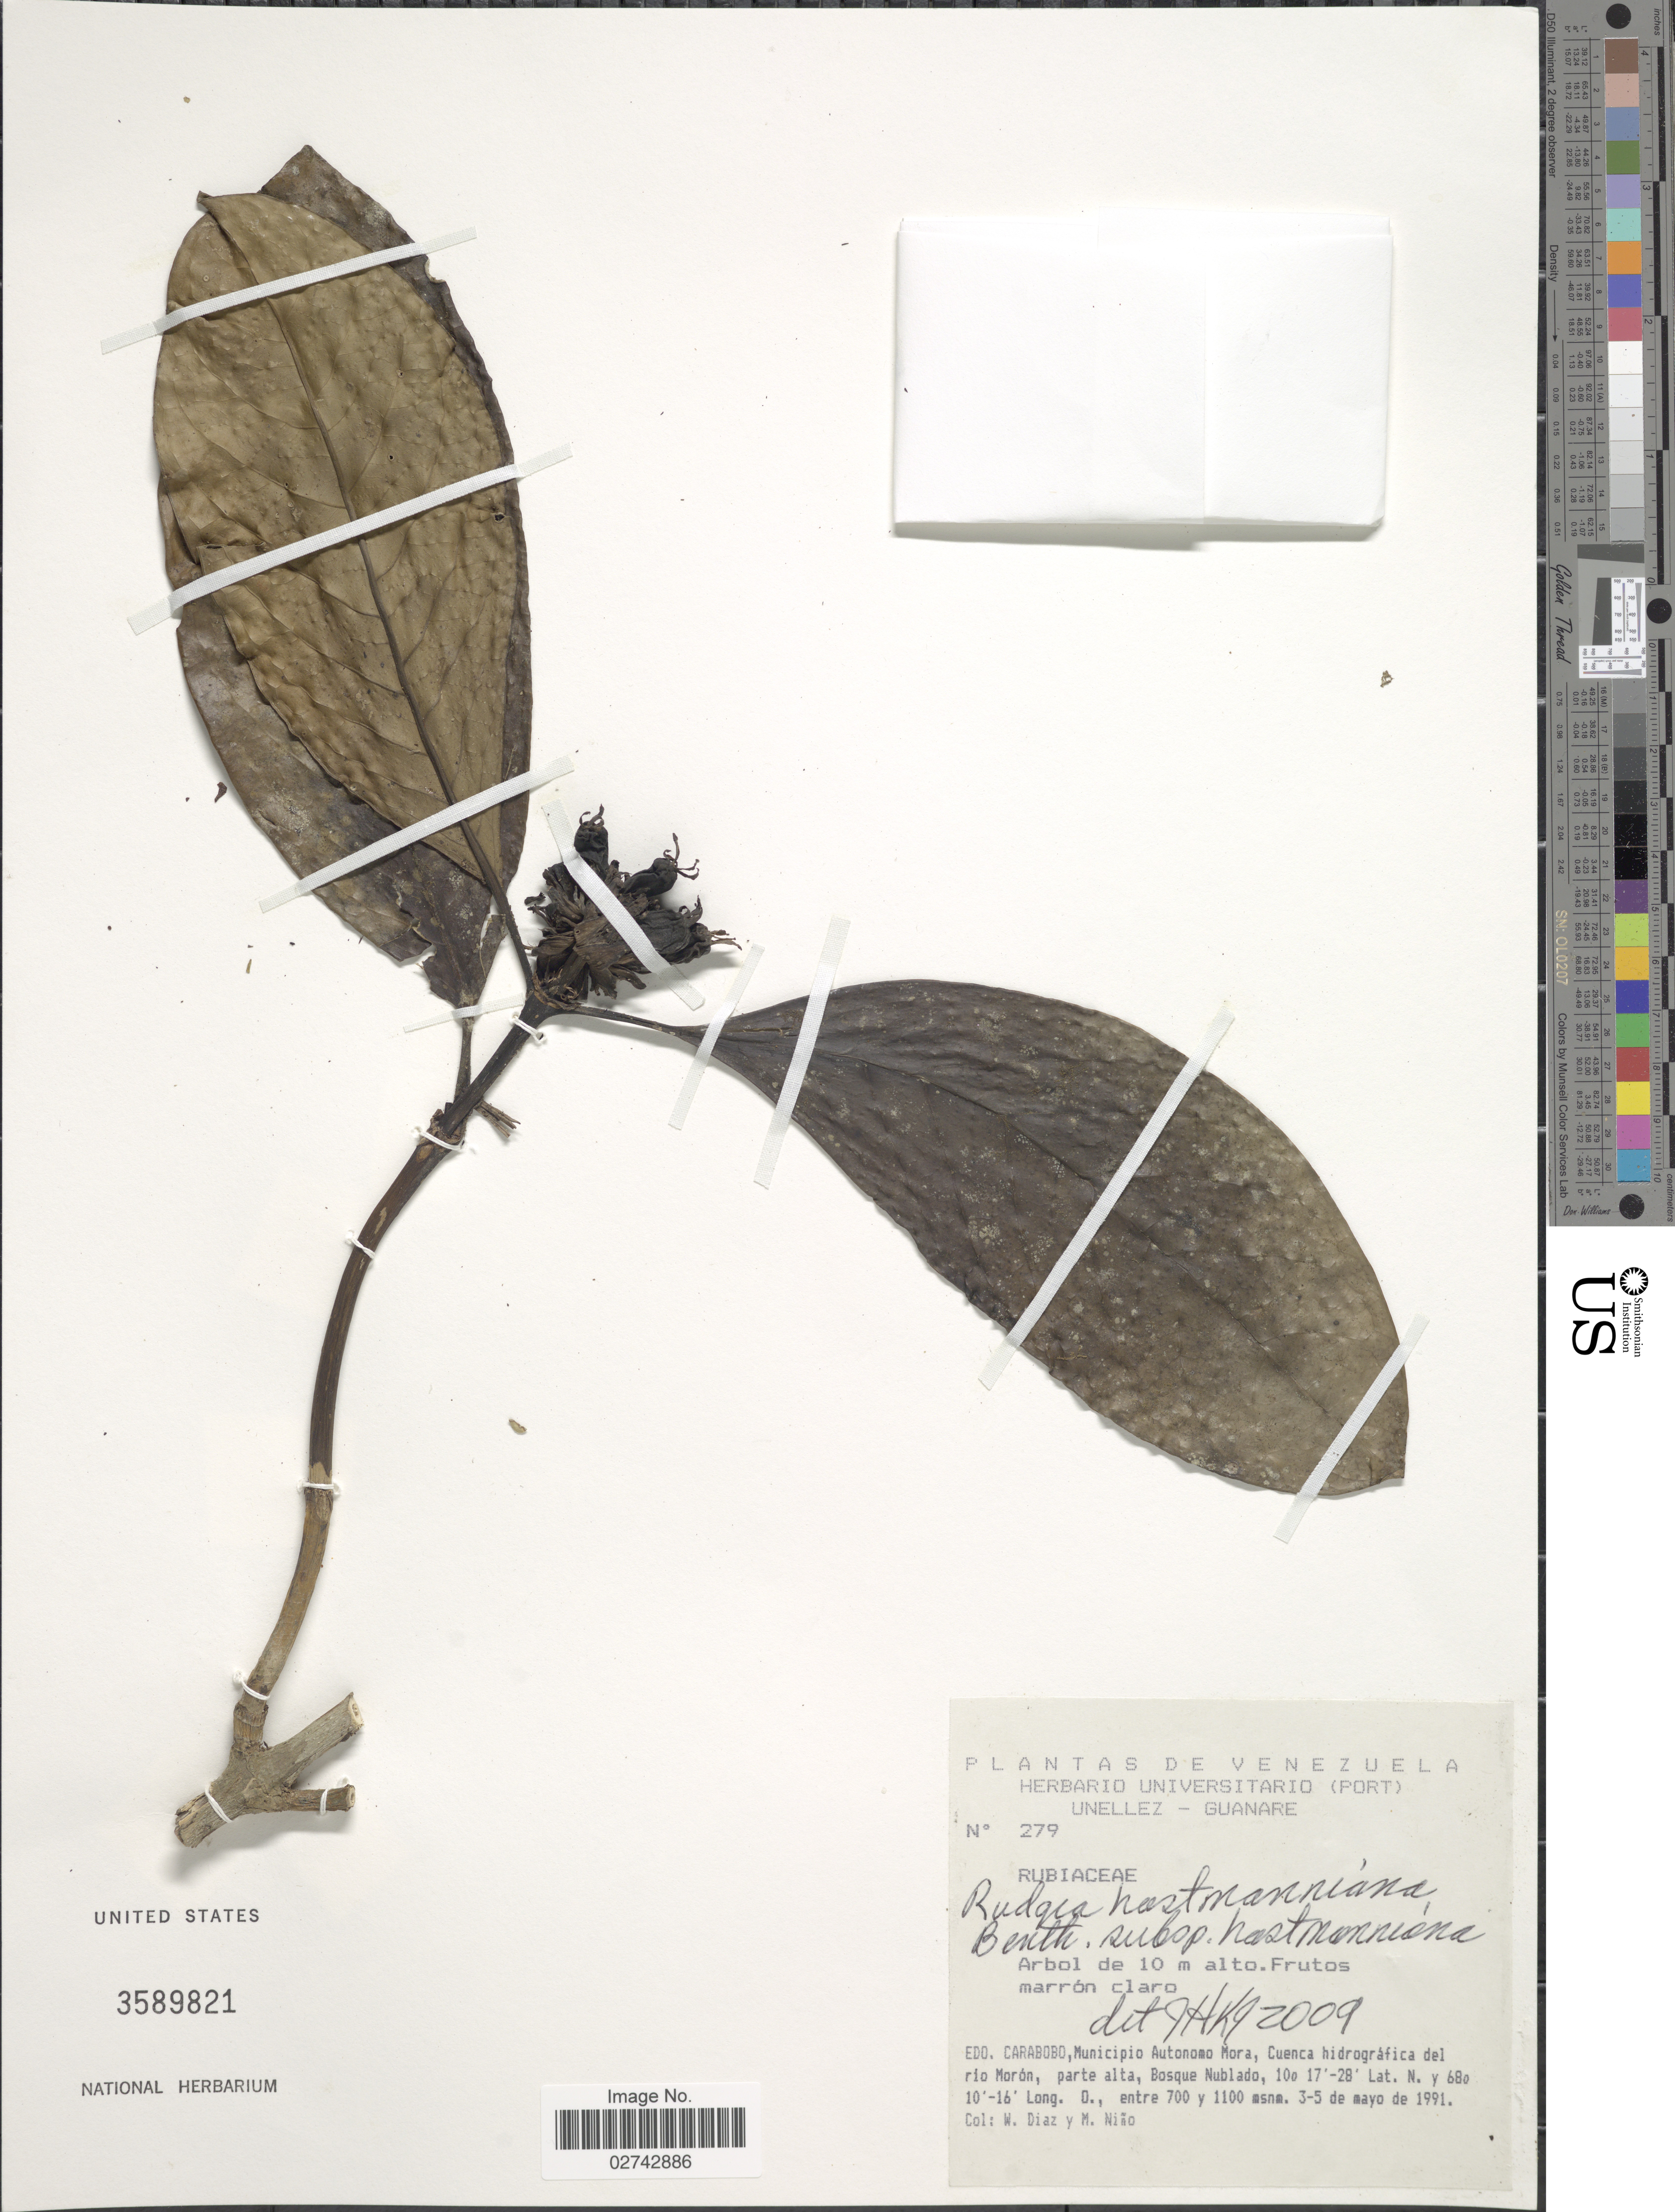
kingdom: Plantae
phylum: Tracheophyta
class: Magnoliopsida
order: Gentianales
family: Rubiaceae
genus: Rudgea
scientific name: Rudgea hostmanniana subsp. hostmanniana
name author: Benth.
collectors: W. Díaz P. & S. M. Niño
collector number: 279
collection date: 1991-05-03/1991-05-05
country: Venezuela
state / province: Carabobo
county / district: Juan José Mora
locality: Cuenca hidrografica del rio Maron, parte alta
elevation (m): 700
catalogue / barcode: US 3589821